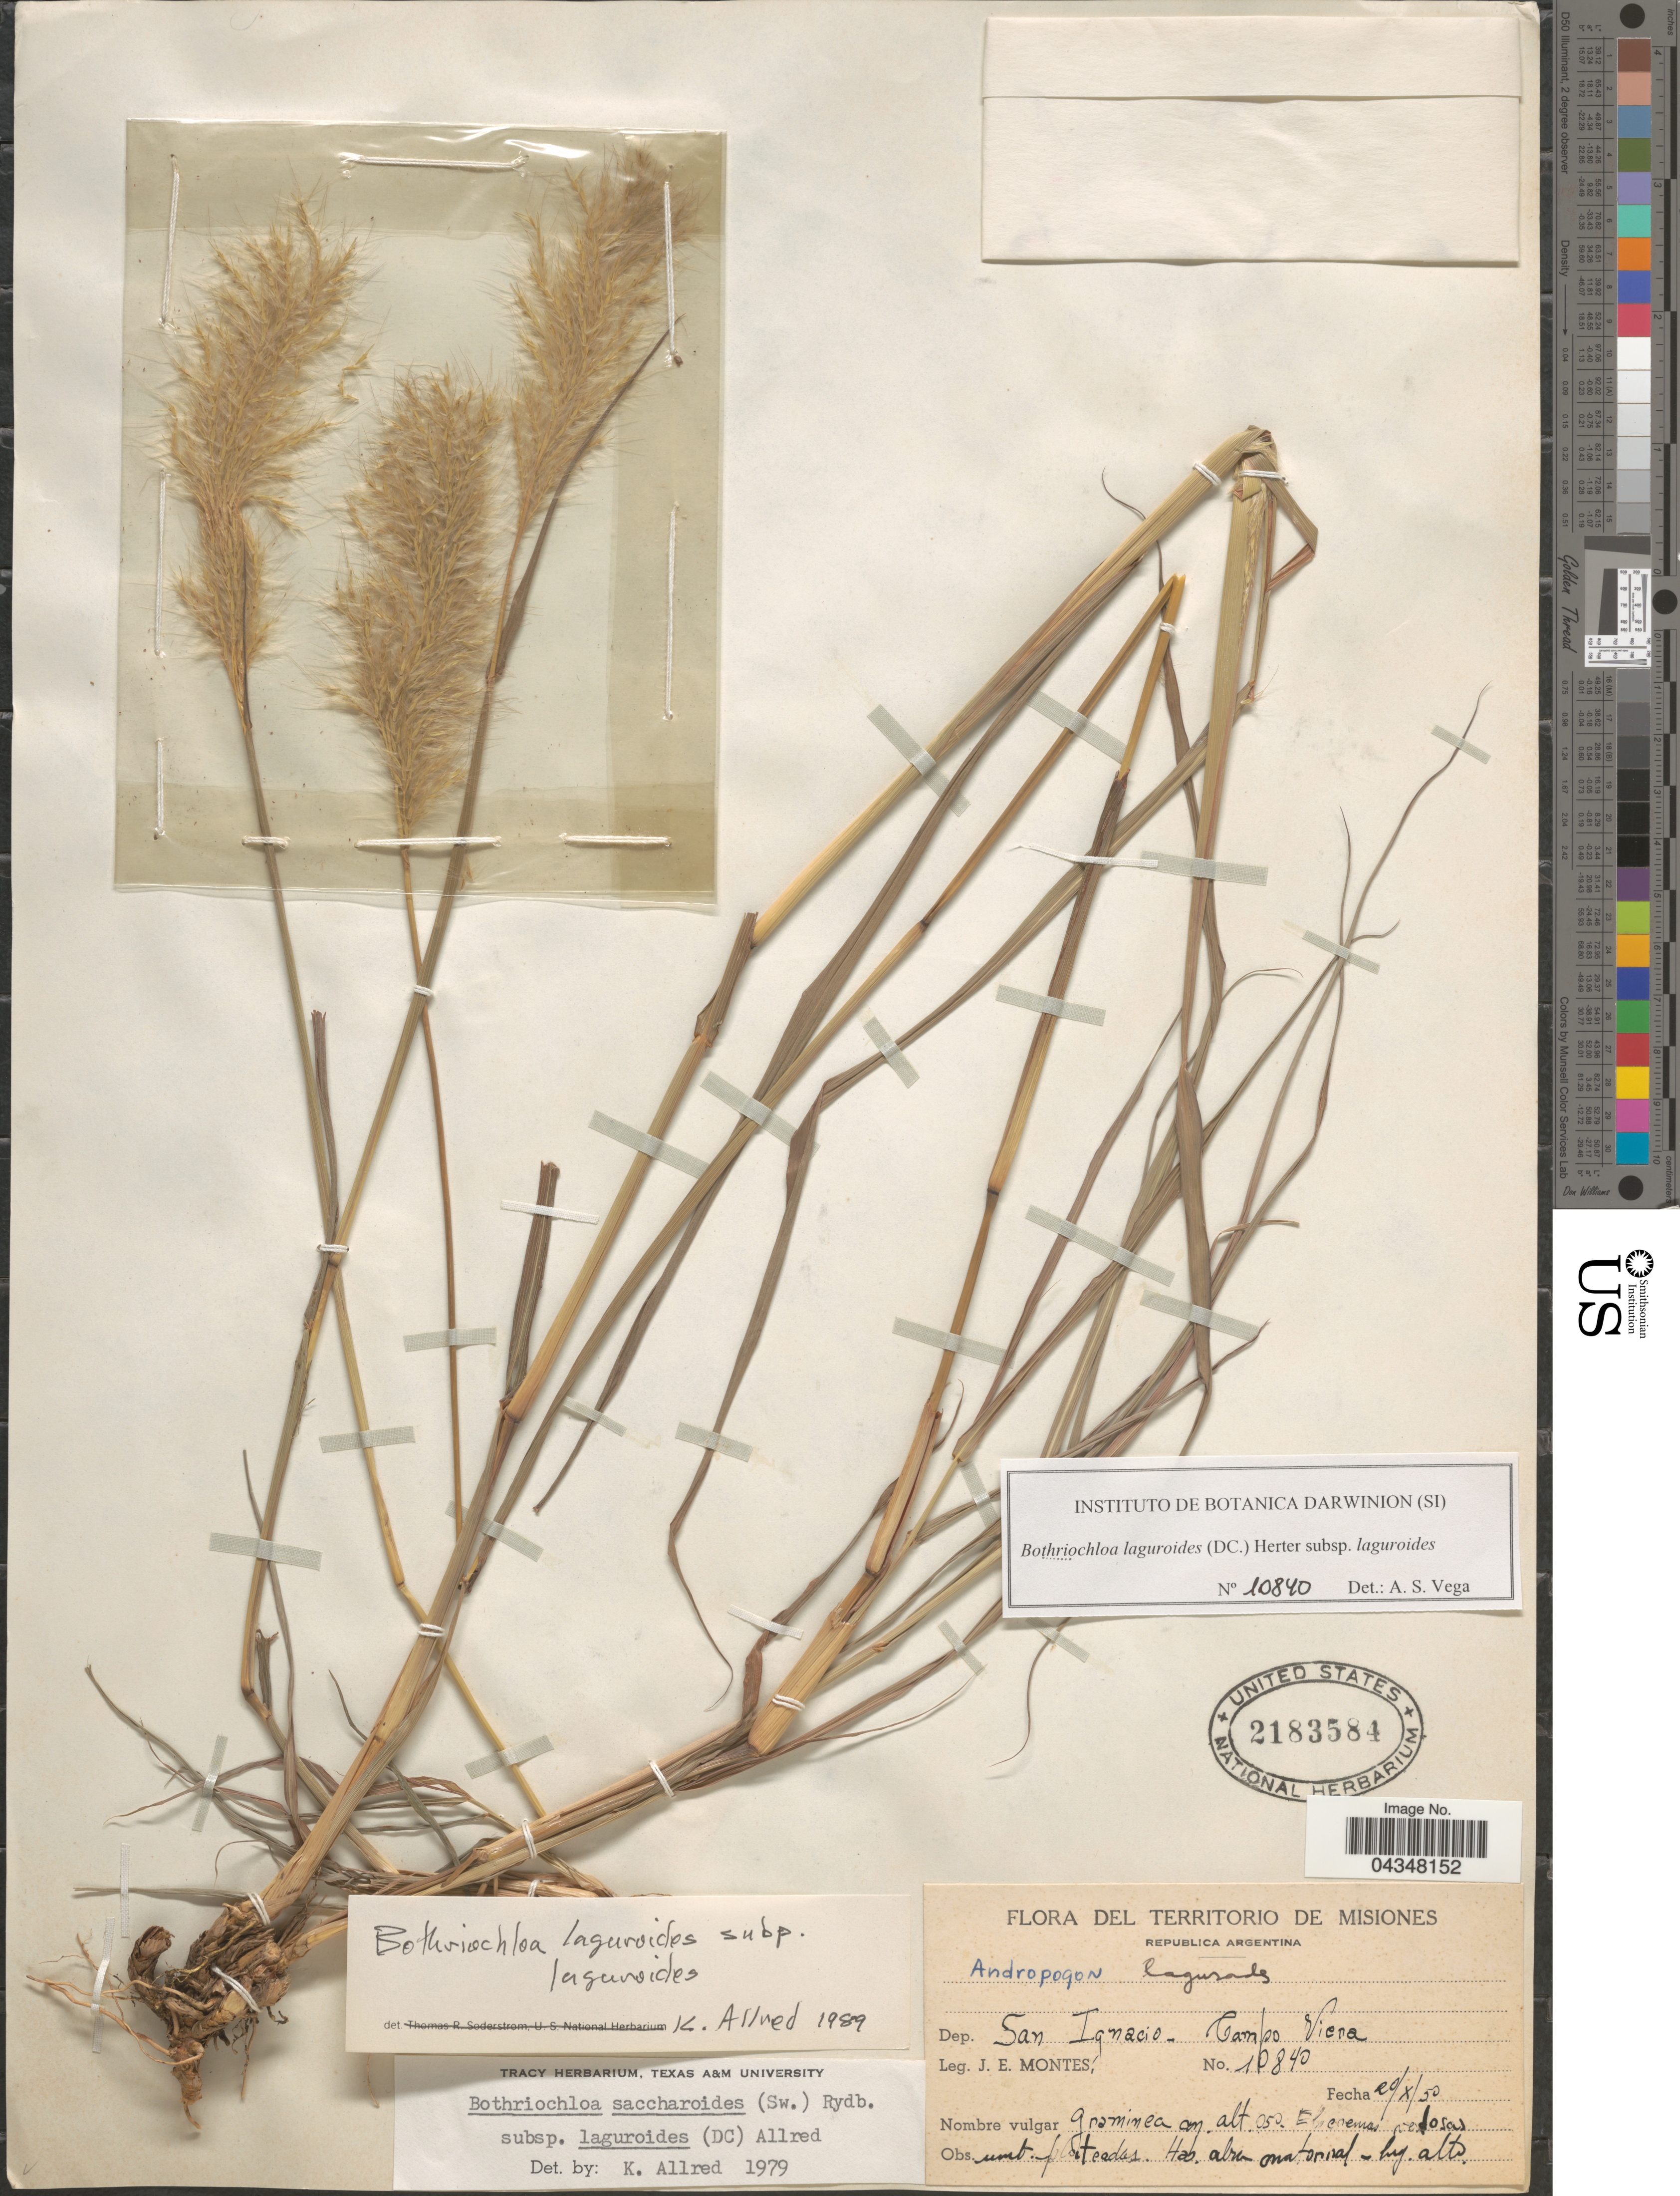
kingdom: Plantae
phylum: Tracheophyta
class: Liliopsida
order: Poales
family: Poaceae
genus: Bothriochloa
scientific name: Bothriochloa laguroides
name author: (DC.) Herter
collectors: J. E. Montes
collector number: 10840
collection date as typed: Transcribed d/m/y: 20/10/50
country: Argentina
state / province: Misiones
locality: Dep. San Ignacio - Campo Viera.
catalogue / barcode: US 2183584